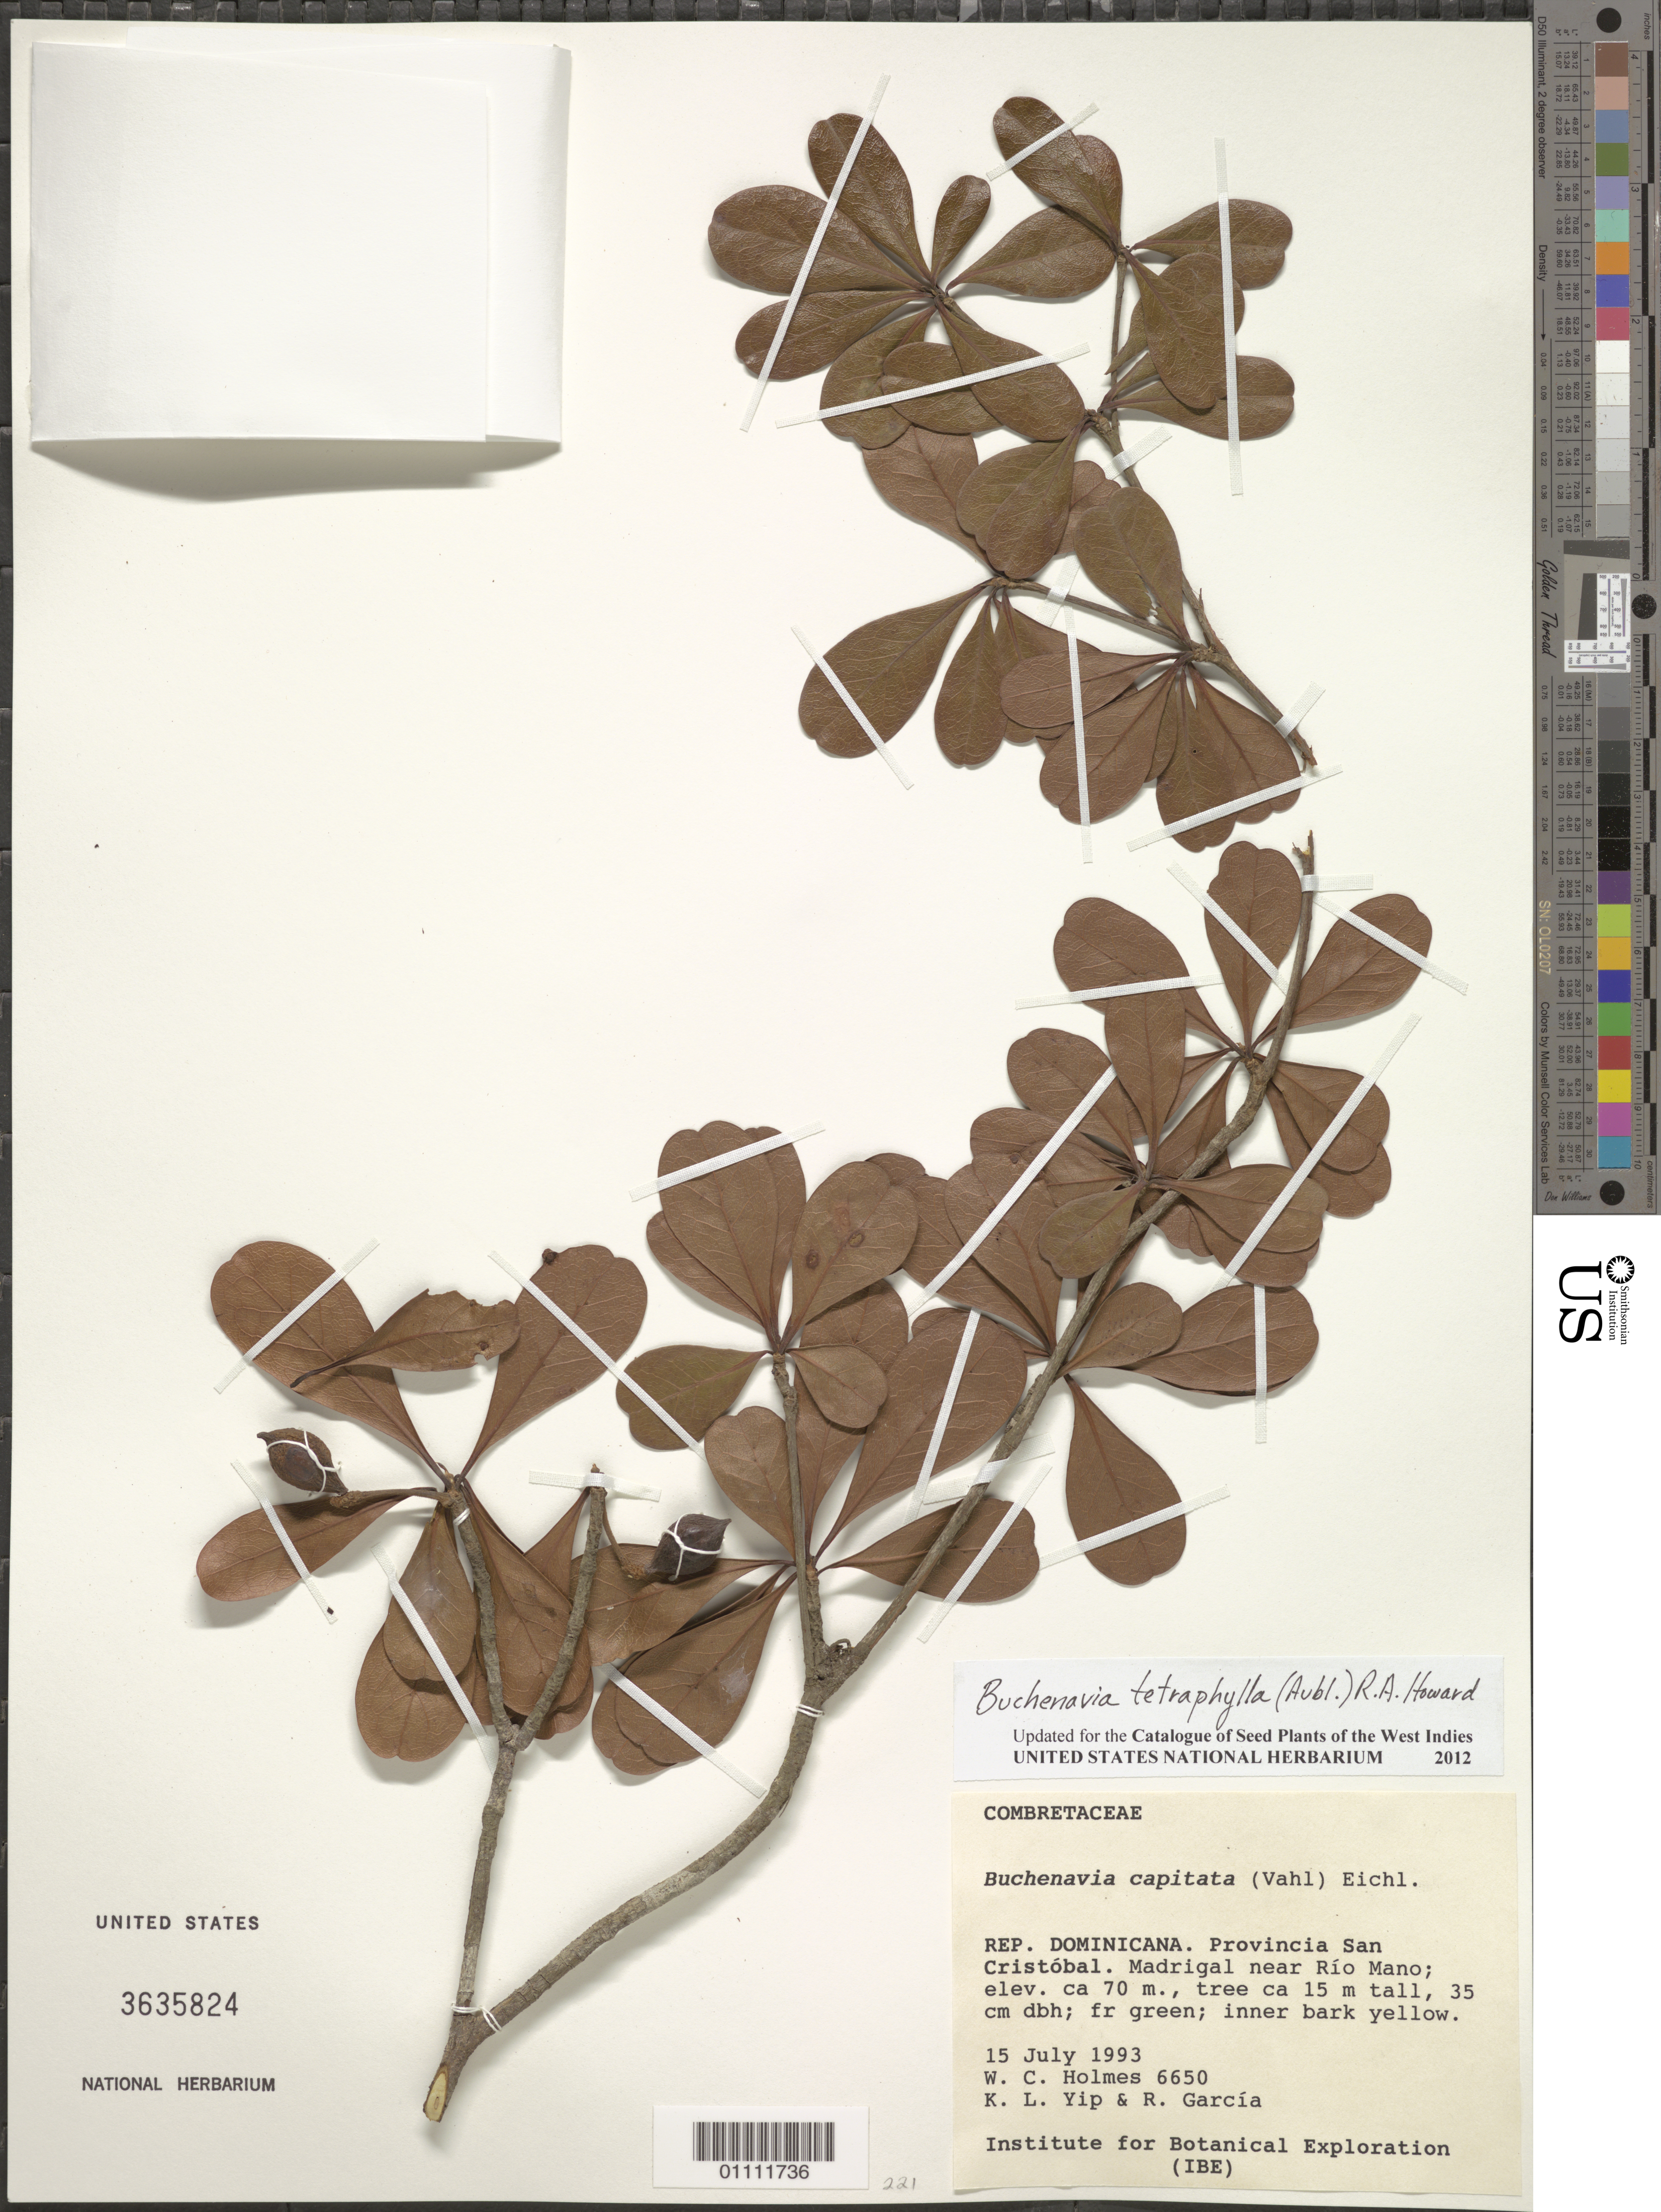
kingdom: Plantae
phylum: Tracheophyta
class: Magnoliopsida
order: Myrtales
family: Combretaceae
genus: Terminalia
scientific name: Terminalia tetraphylla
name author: (Aubl.) Gere & Boatwr.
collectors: W. C. Holmes, K. Yip & R. G. García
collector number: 6650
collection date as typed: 15 Jul 1993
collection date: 1993-07-15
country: Dominican Republic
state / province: San Cristóbal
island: Hispaniola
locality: Madrigal near Río Mano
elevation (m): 70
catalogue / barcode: US 3635824